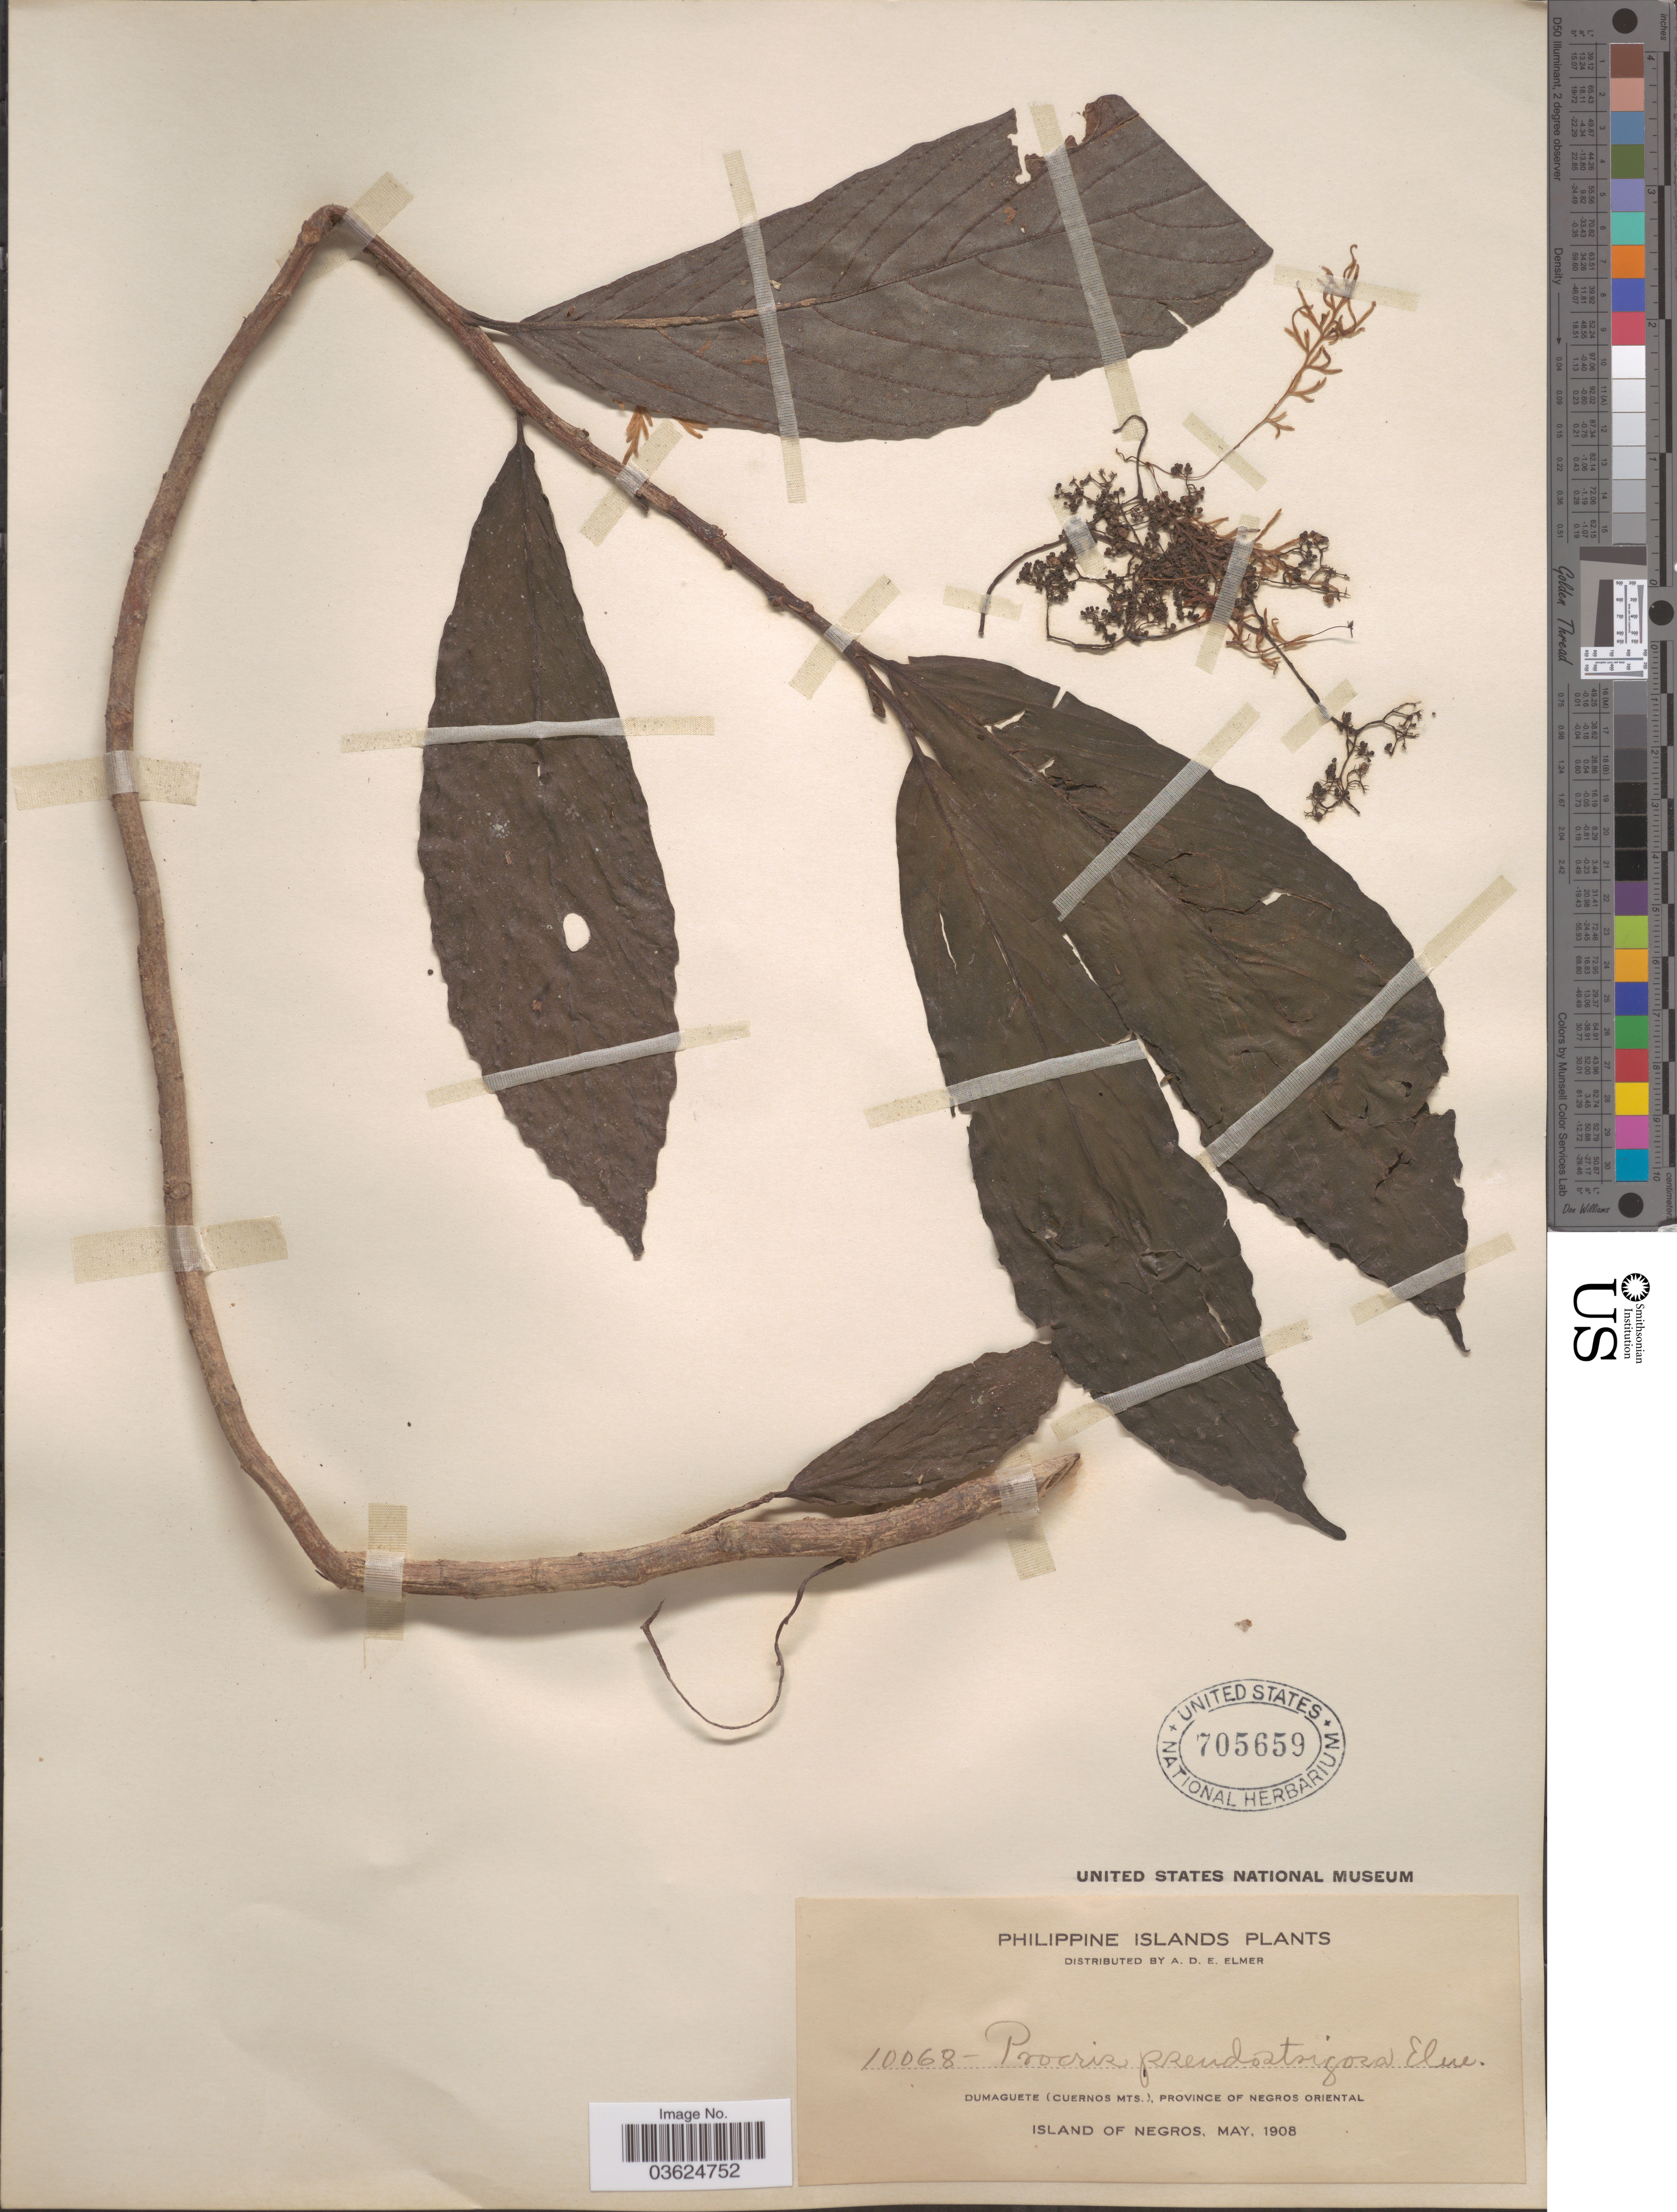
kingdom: Plantae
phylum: Tracheophyta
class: Magnoliopsida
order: Rosales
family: Urticaceae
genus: Procris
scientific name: Procris frutescens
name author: Blume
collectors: A. D. E. Elmer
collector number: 10068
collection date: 1908-05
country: Philippines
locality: Dumaguete (Cuernos Mts.), Province of Negros Oriental. Island of Negros.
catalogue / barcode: US 705659